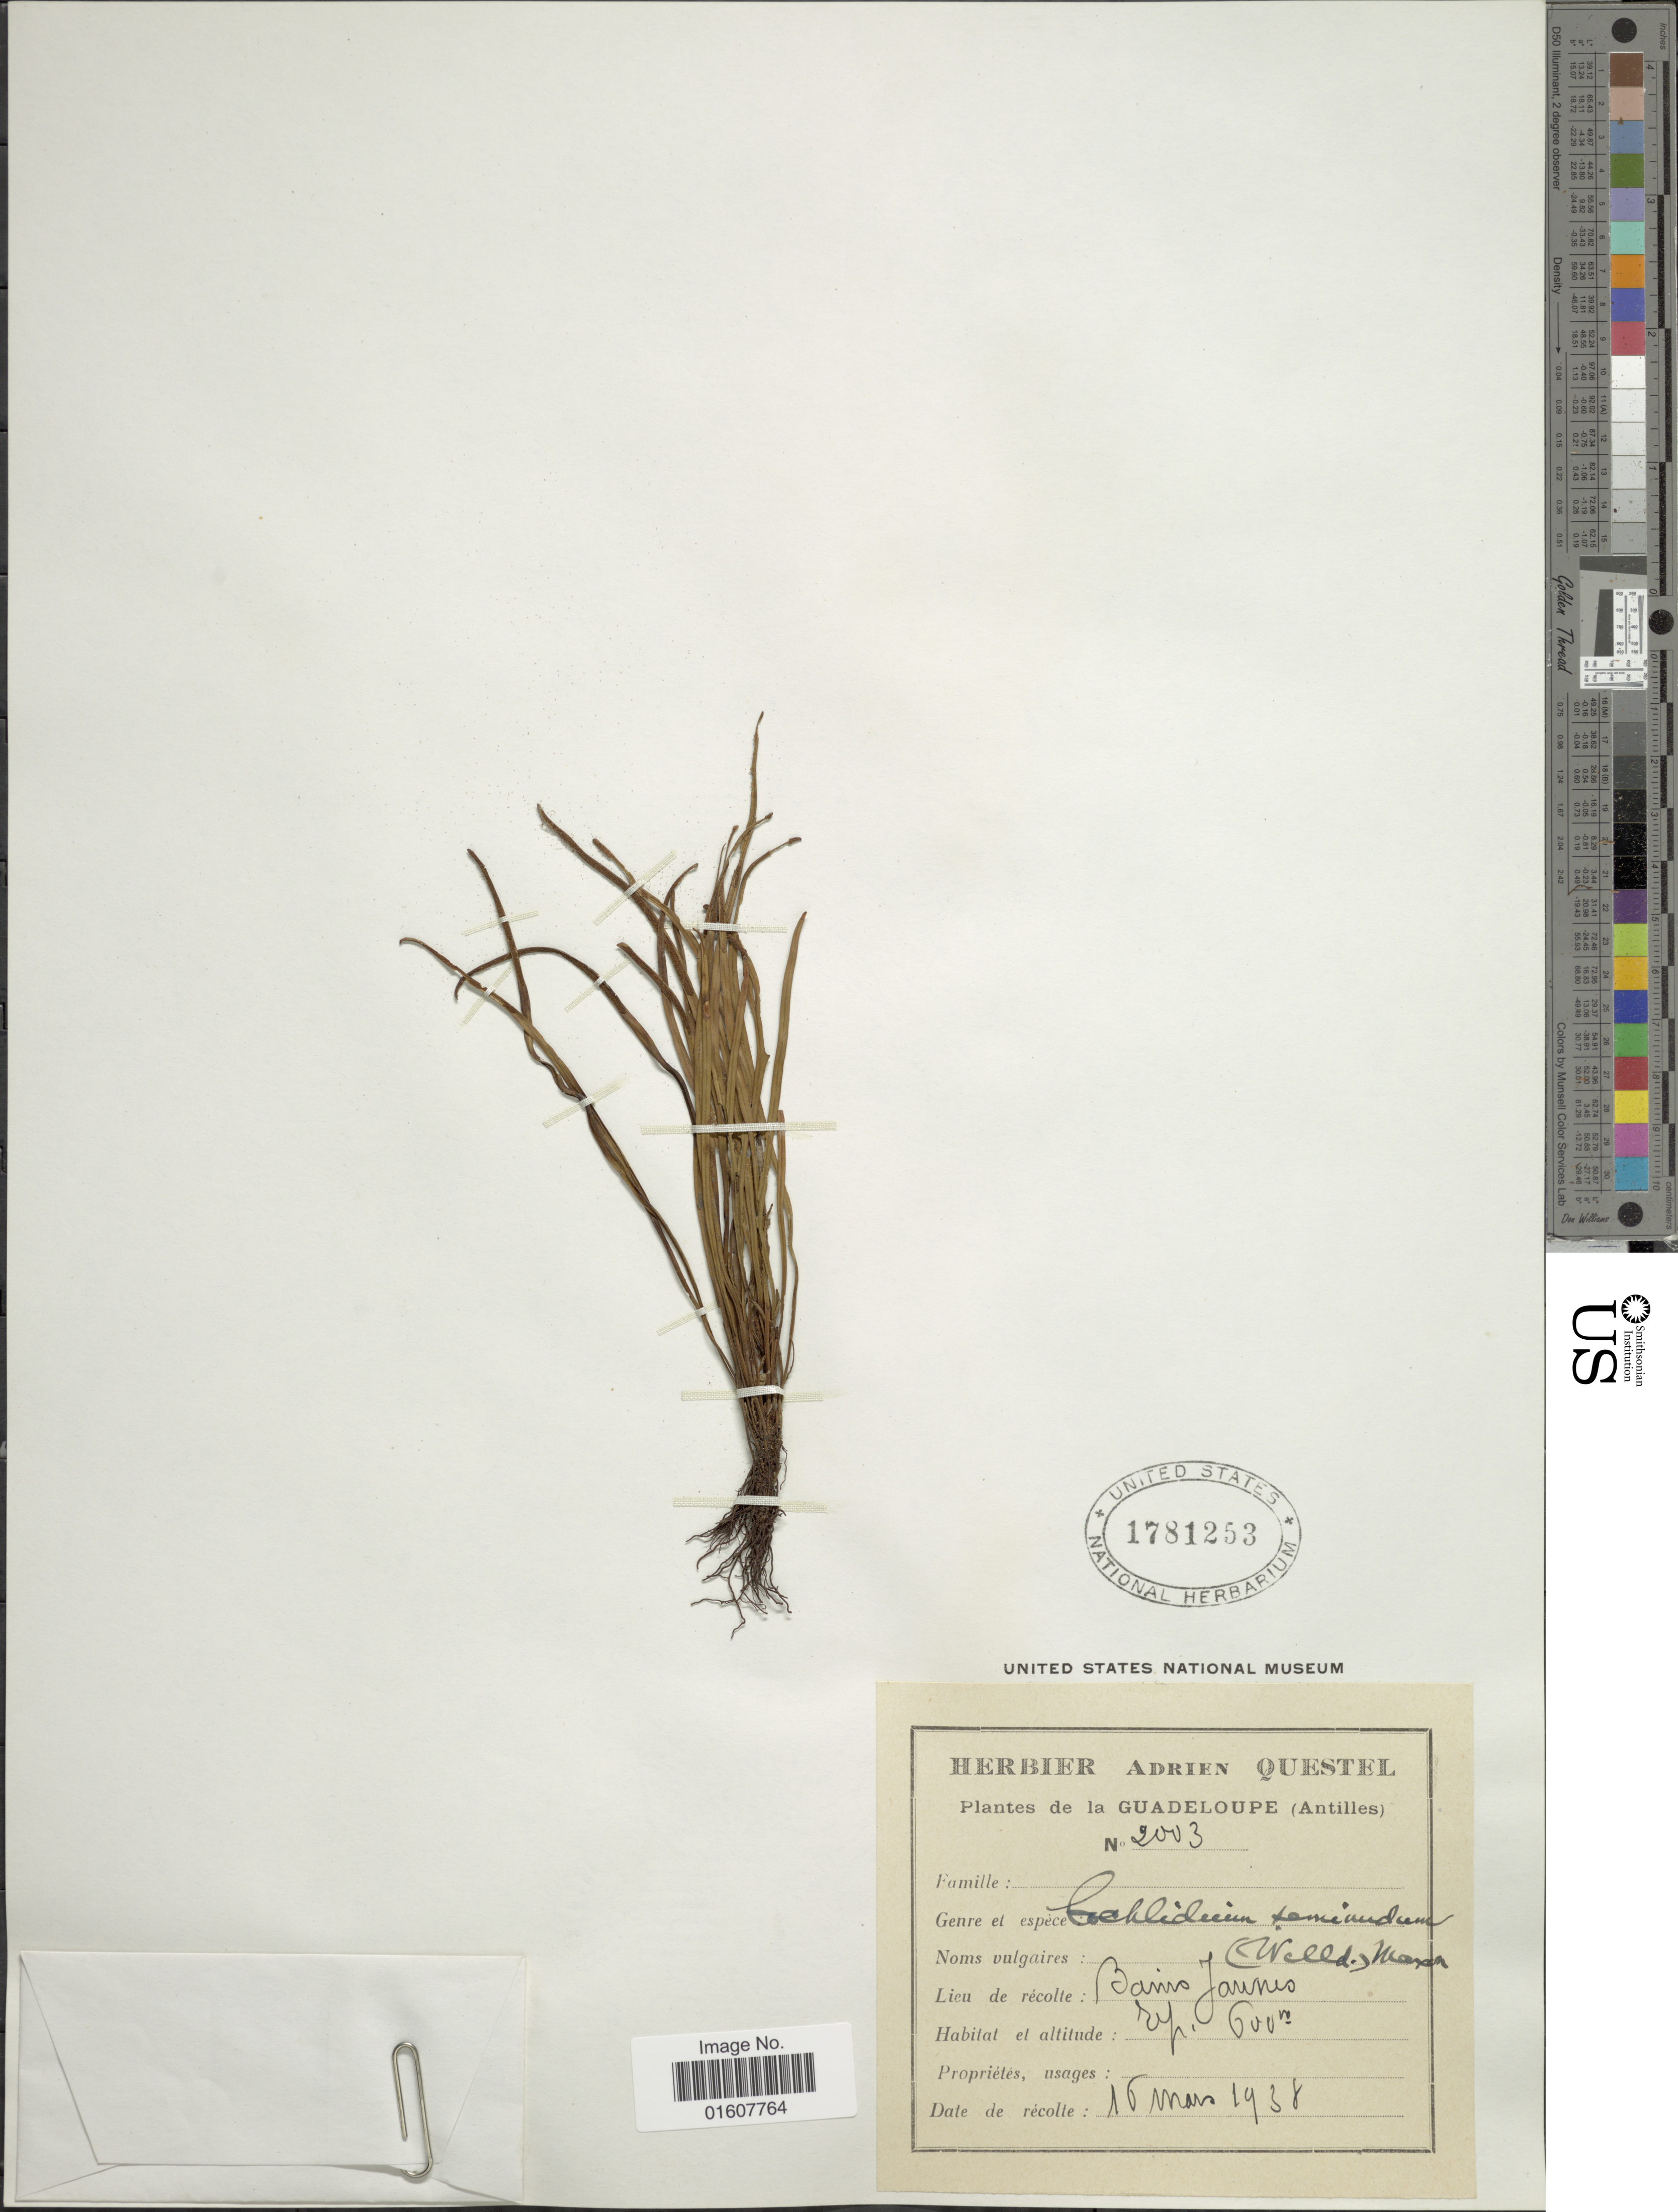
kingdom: Plantae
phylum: Tracheophyta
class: Polypodiopsida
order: Polypodiales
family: Polypodiaceae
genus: Cochlidium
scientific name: Cochlidium seminudum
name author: (Willd.) Maxon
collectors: ex herb. A. Questal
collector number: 2003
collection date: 1938-03-16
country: Guadeloupe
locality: (Antilles) Baims James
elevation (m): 600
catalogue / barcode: US 1781253